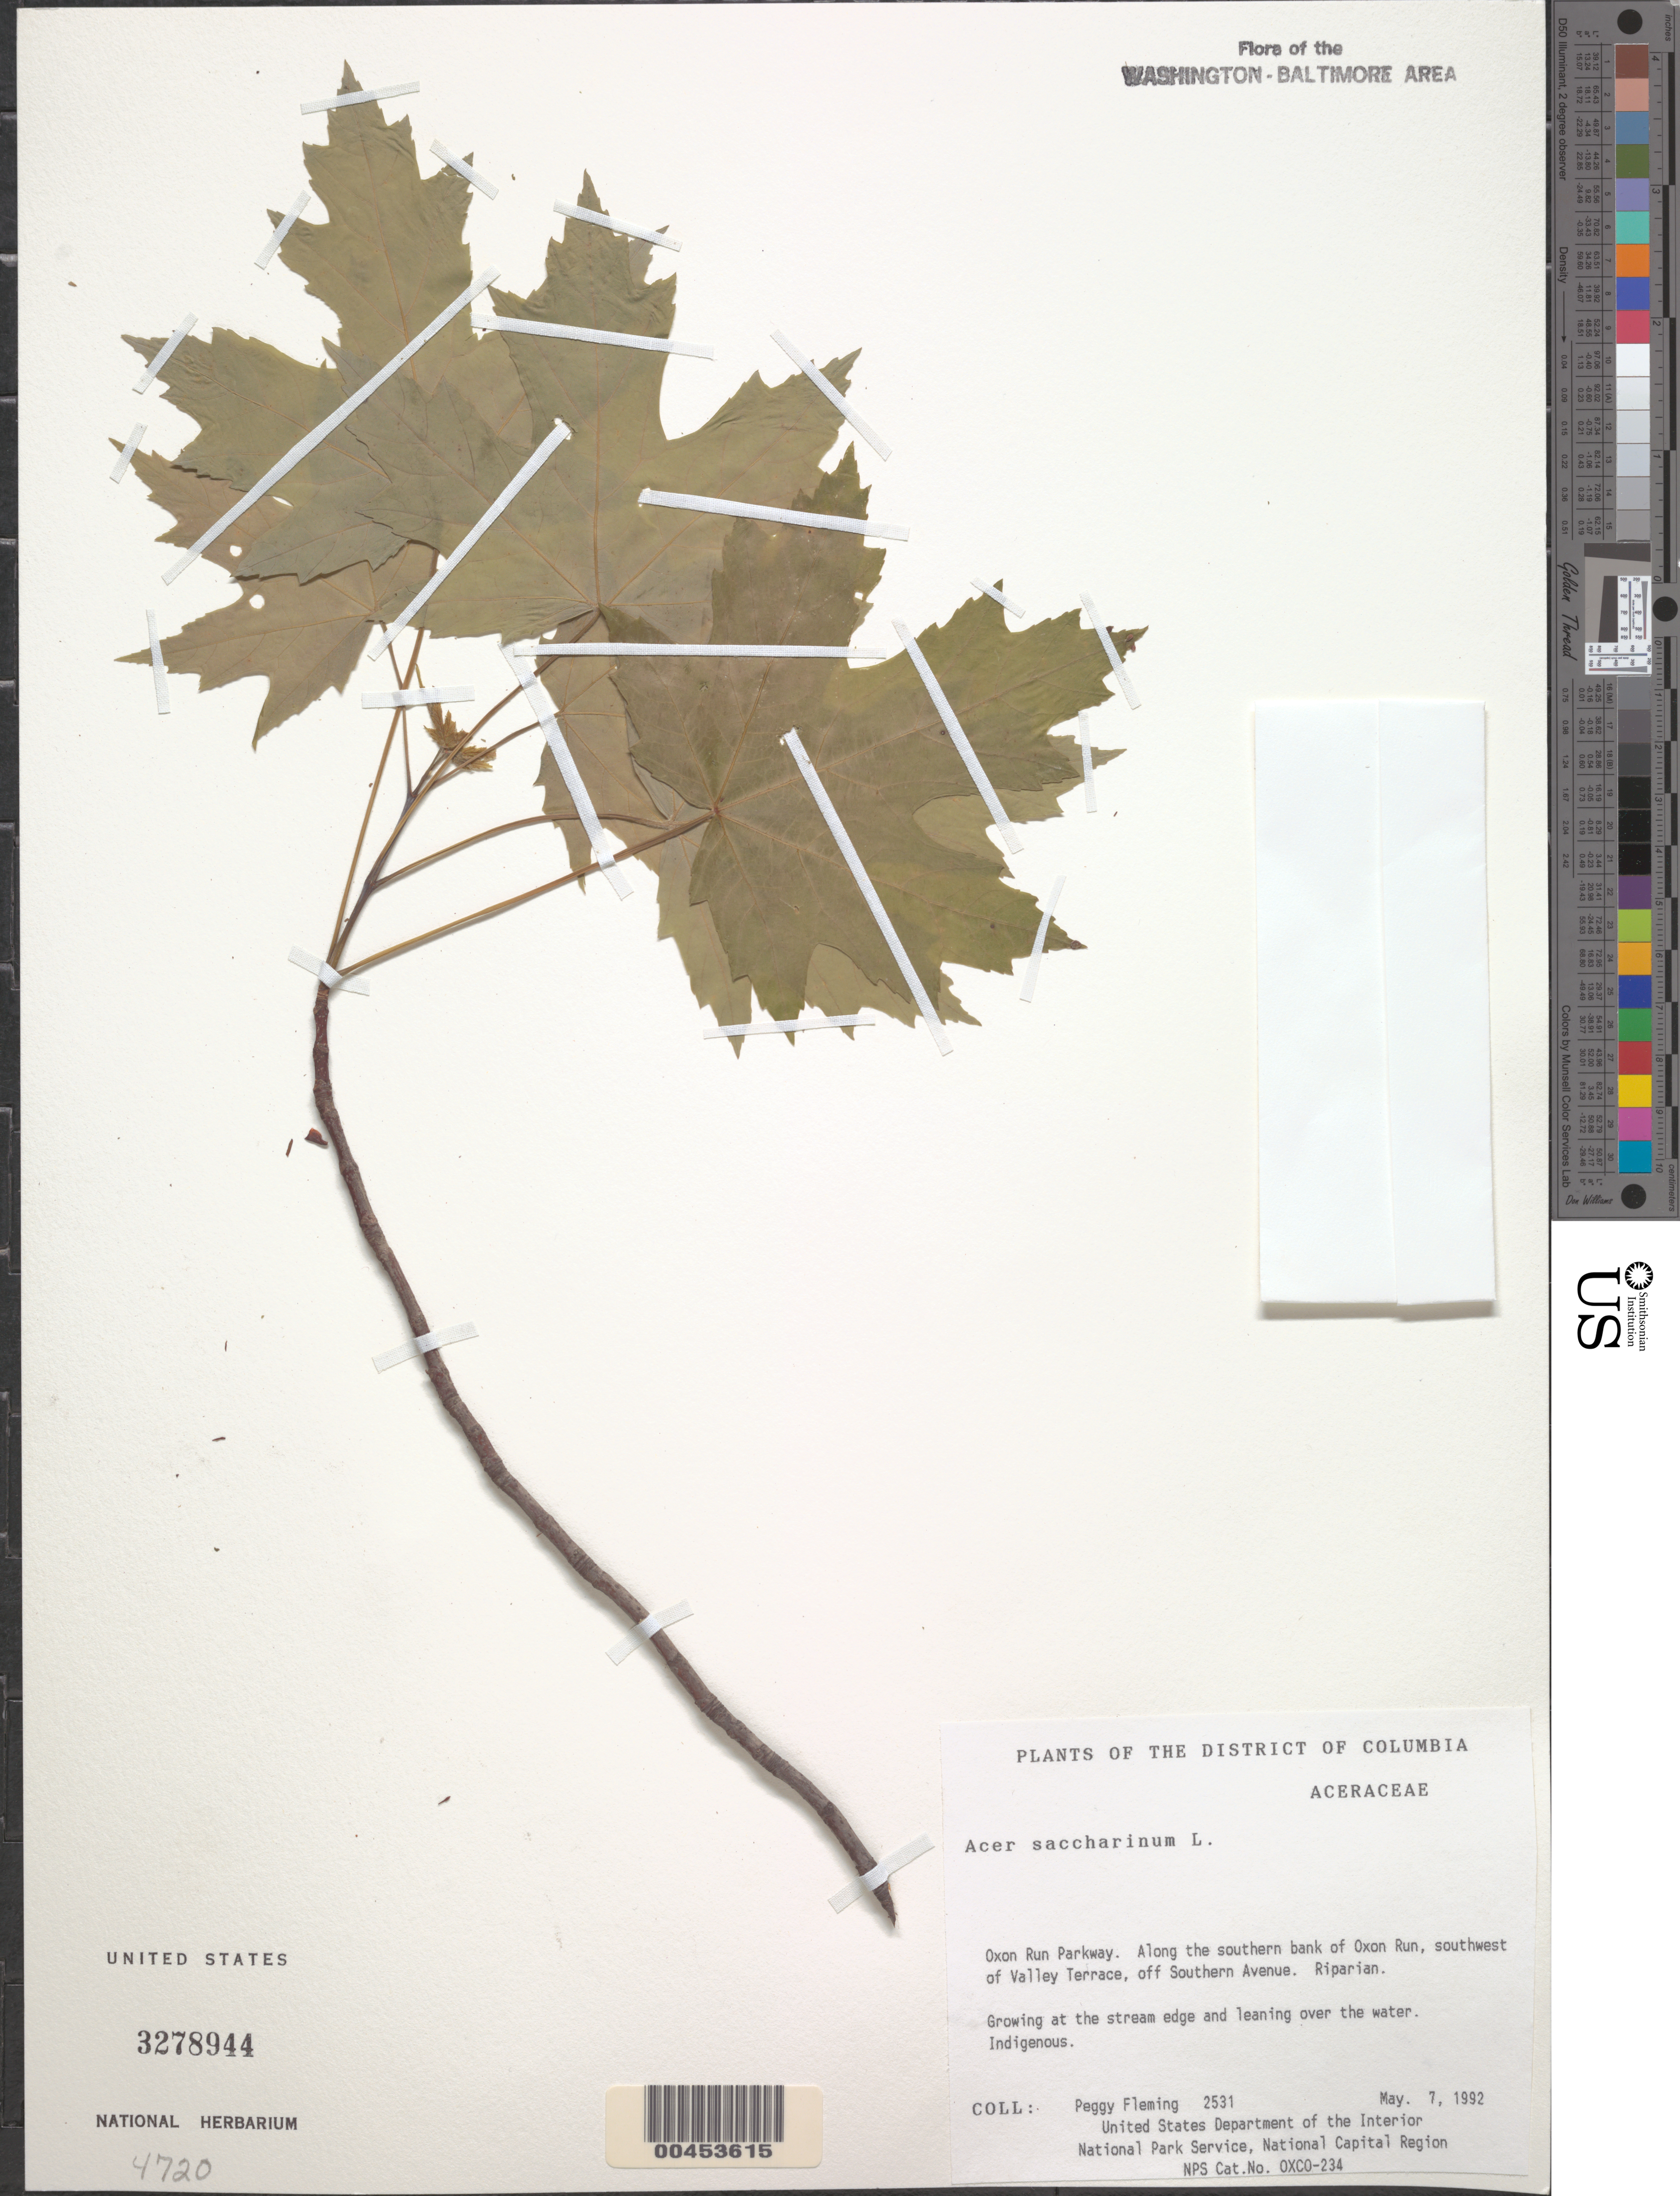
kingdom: Plantae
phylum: Tracheophyta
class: Magnoliopsida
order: Sapindales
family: Sapindaceae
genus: Acer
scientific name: Acer saccharinum subsp. floridanum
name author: (Chapm.) Wesm.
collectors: P. Fleming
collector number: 2531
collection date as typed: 07 May 1992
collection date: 1992-05-07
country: United States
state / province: District of Columbia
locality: Oxon Run Parkway, S bank of Oxon Run, SW of Valley Terrace, off Southern Ave.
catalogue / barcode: US 3278944